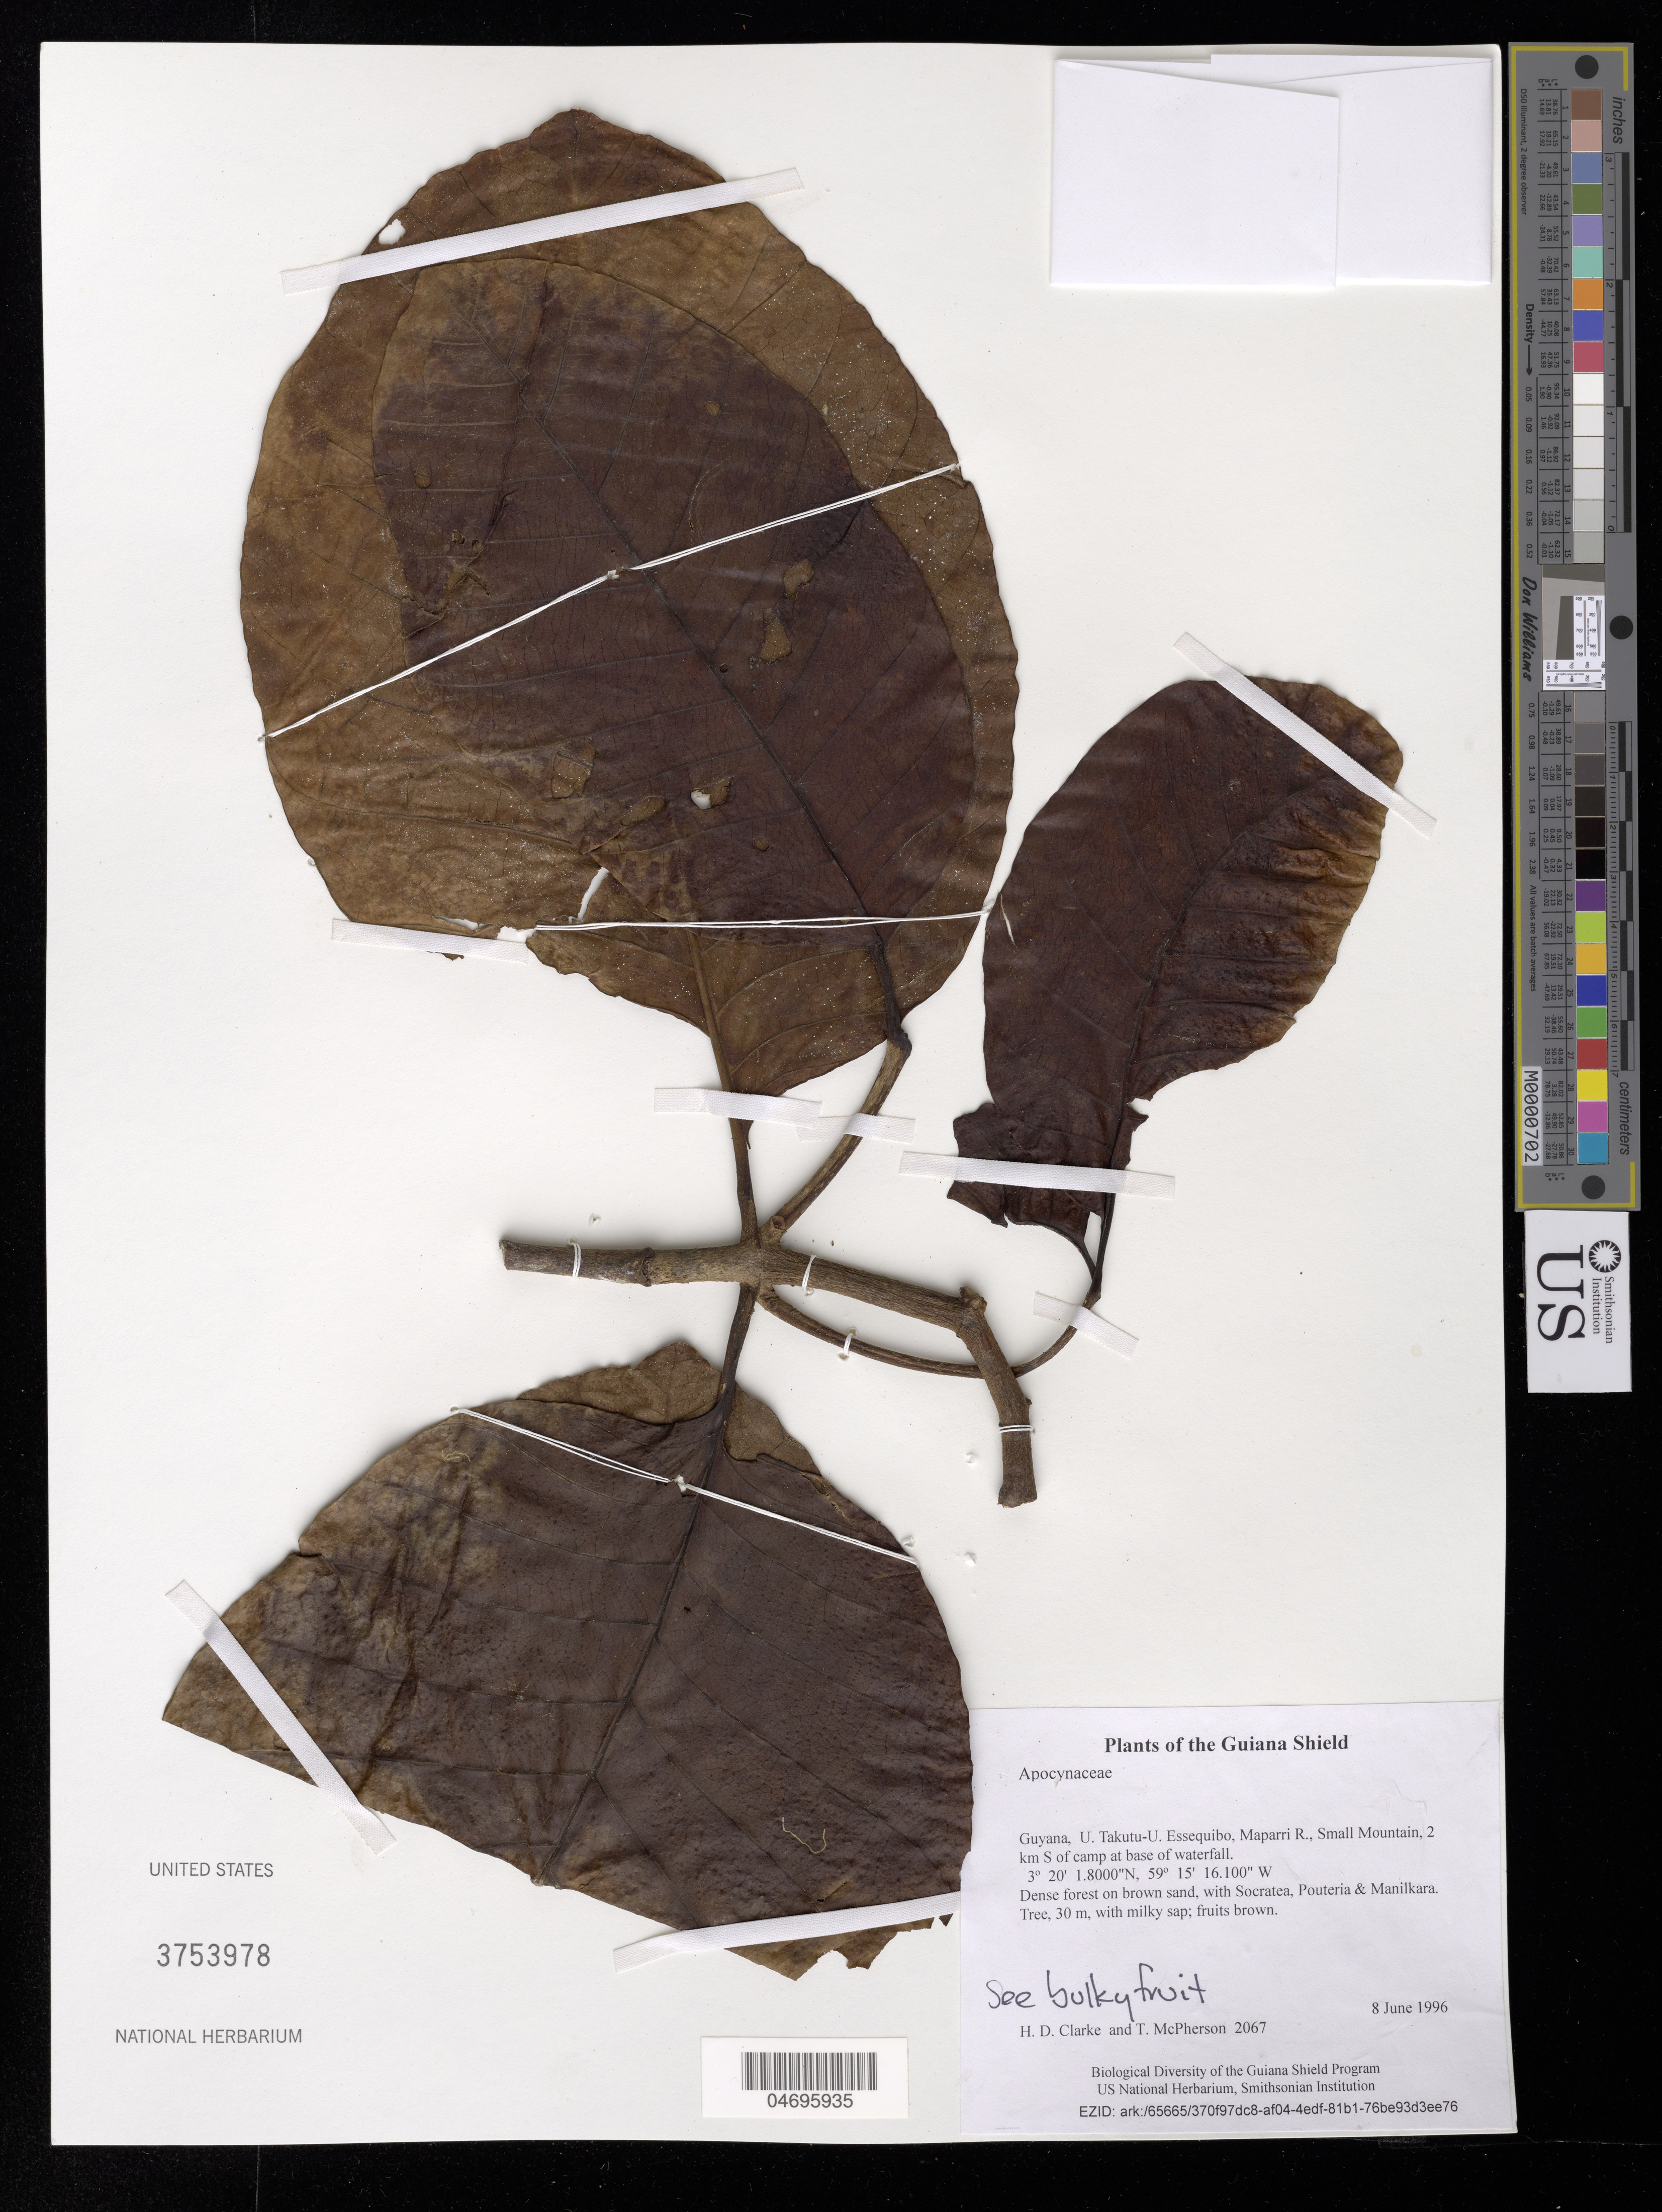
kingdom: Plantae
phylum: Tracheophyta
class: Magnoliopsida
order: Gentianales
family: Apocynaceae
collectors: H. D. Clarke & T. McPherson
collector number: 2067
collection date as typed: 8 June 1996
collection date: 1996-06-08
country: Guyana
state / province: U. Takutu-U. Essequibo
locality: Maparri R., Small Mountain, 2 km S of camp at base of waterfall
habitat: Dense forest on brown sand, with Socratea, Pouteria & Manilkara